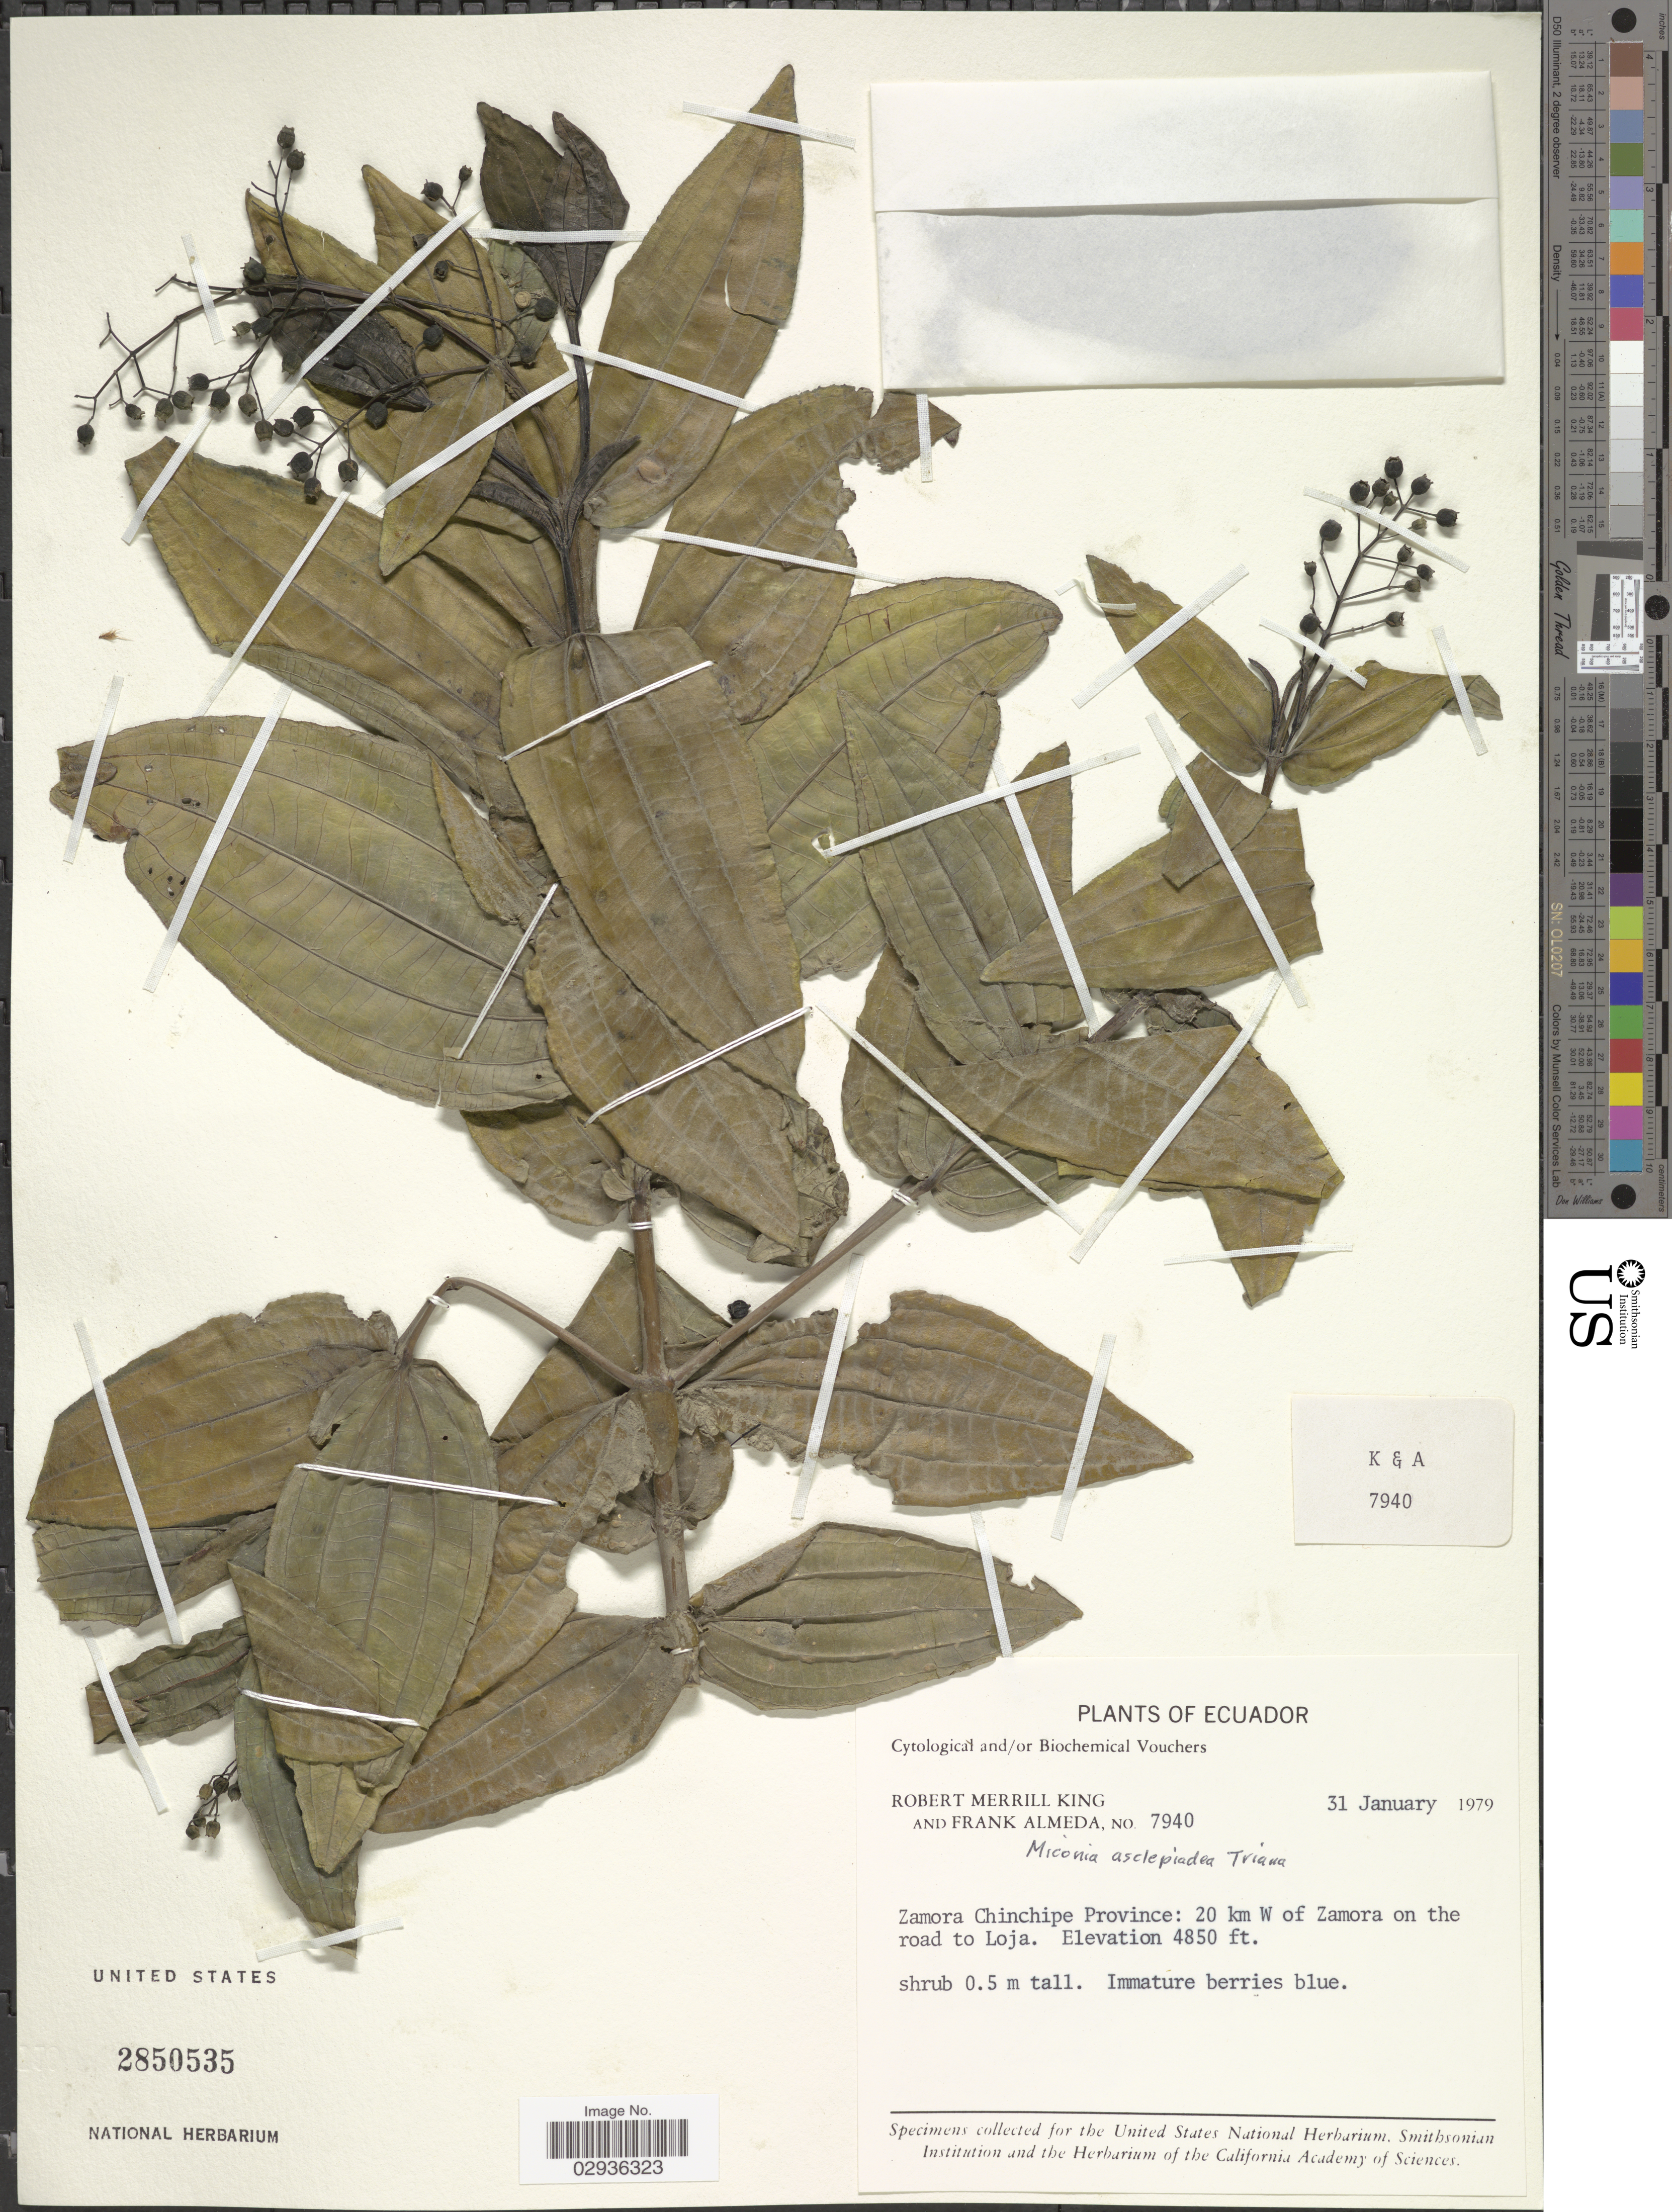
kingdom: Plantae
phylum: Tracheophyta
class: Magnoliopsida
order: Myrtales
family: Melastomataceae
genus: Miconia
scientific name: Miconia asclepiadea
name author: Triana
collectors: R. M. King & F. Almeda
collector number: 7940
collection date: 1979-01-31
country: Ecuador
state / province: Zamora-Chinchipe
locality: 20 km W of Zamora on the road to Luja.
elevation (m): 1478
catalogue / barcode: US 2850535